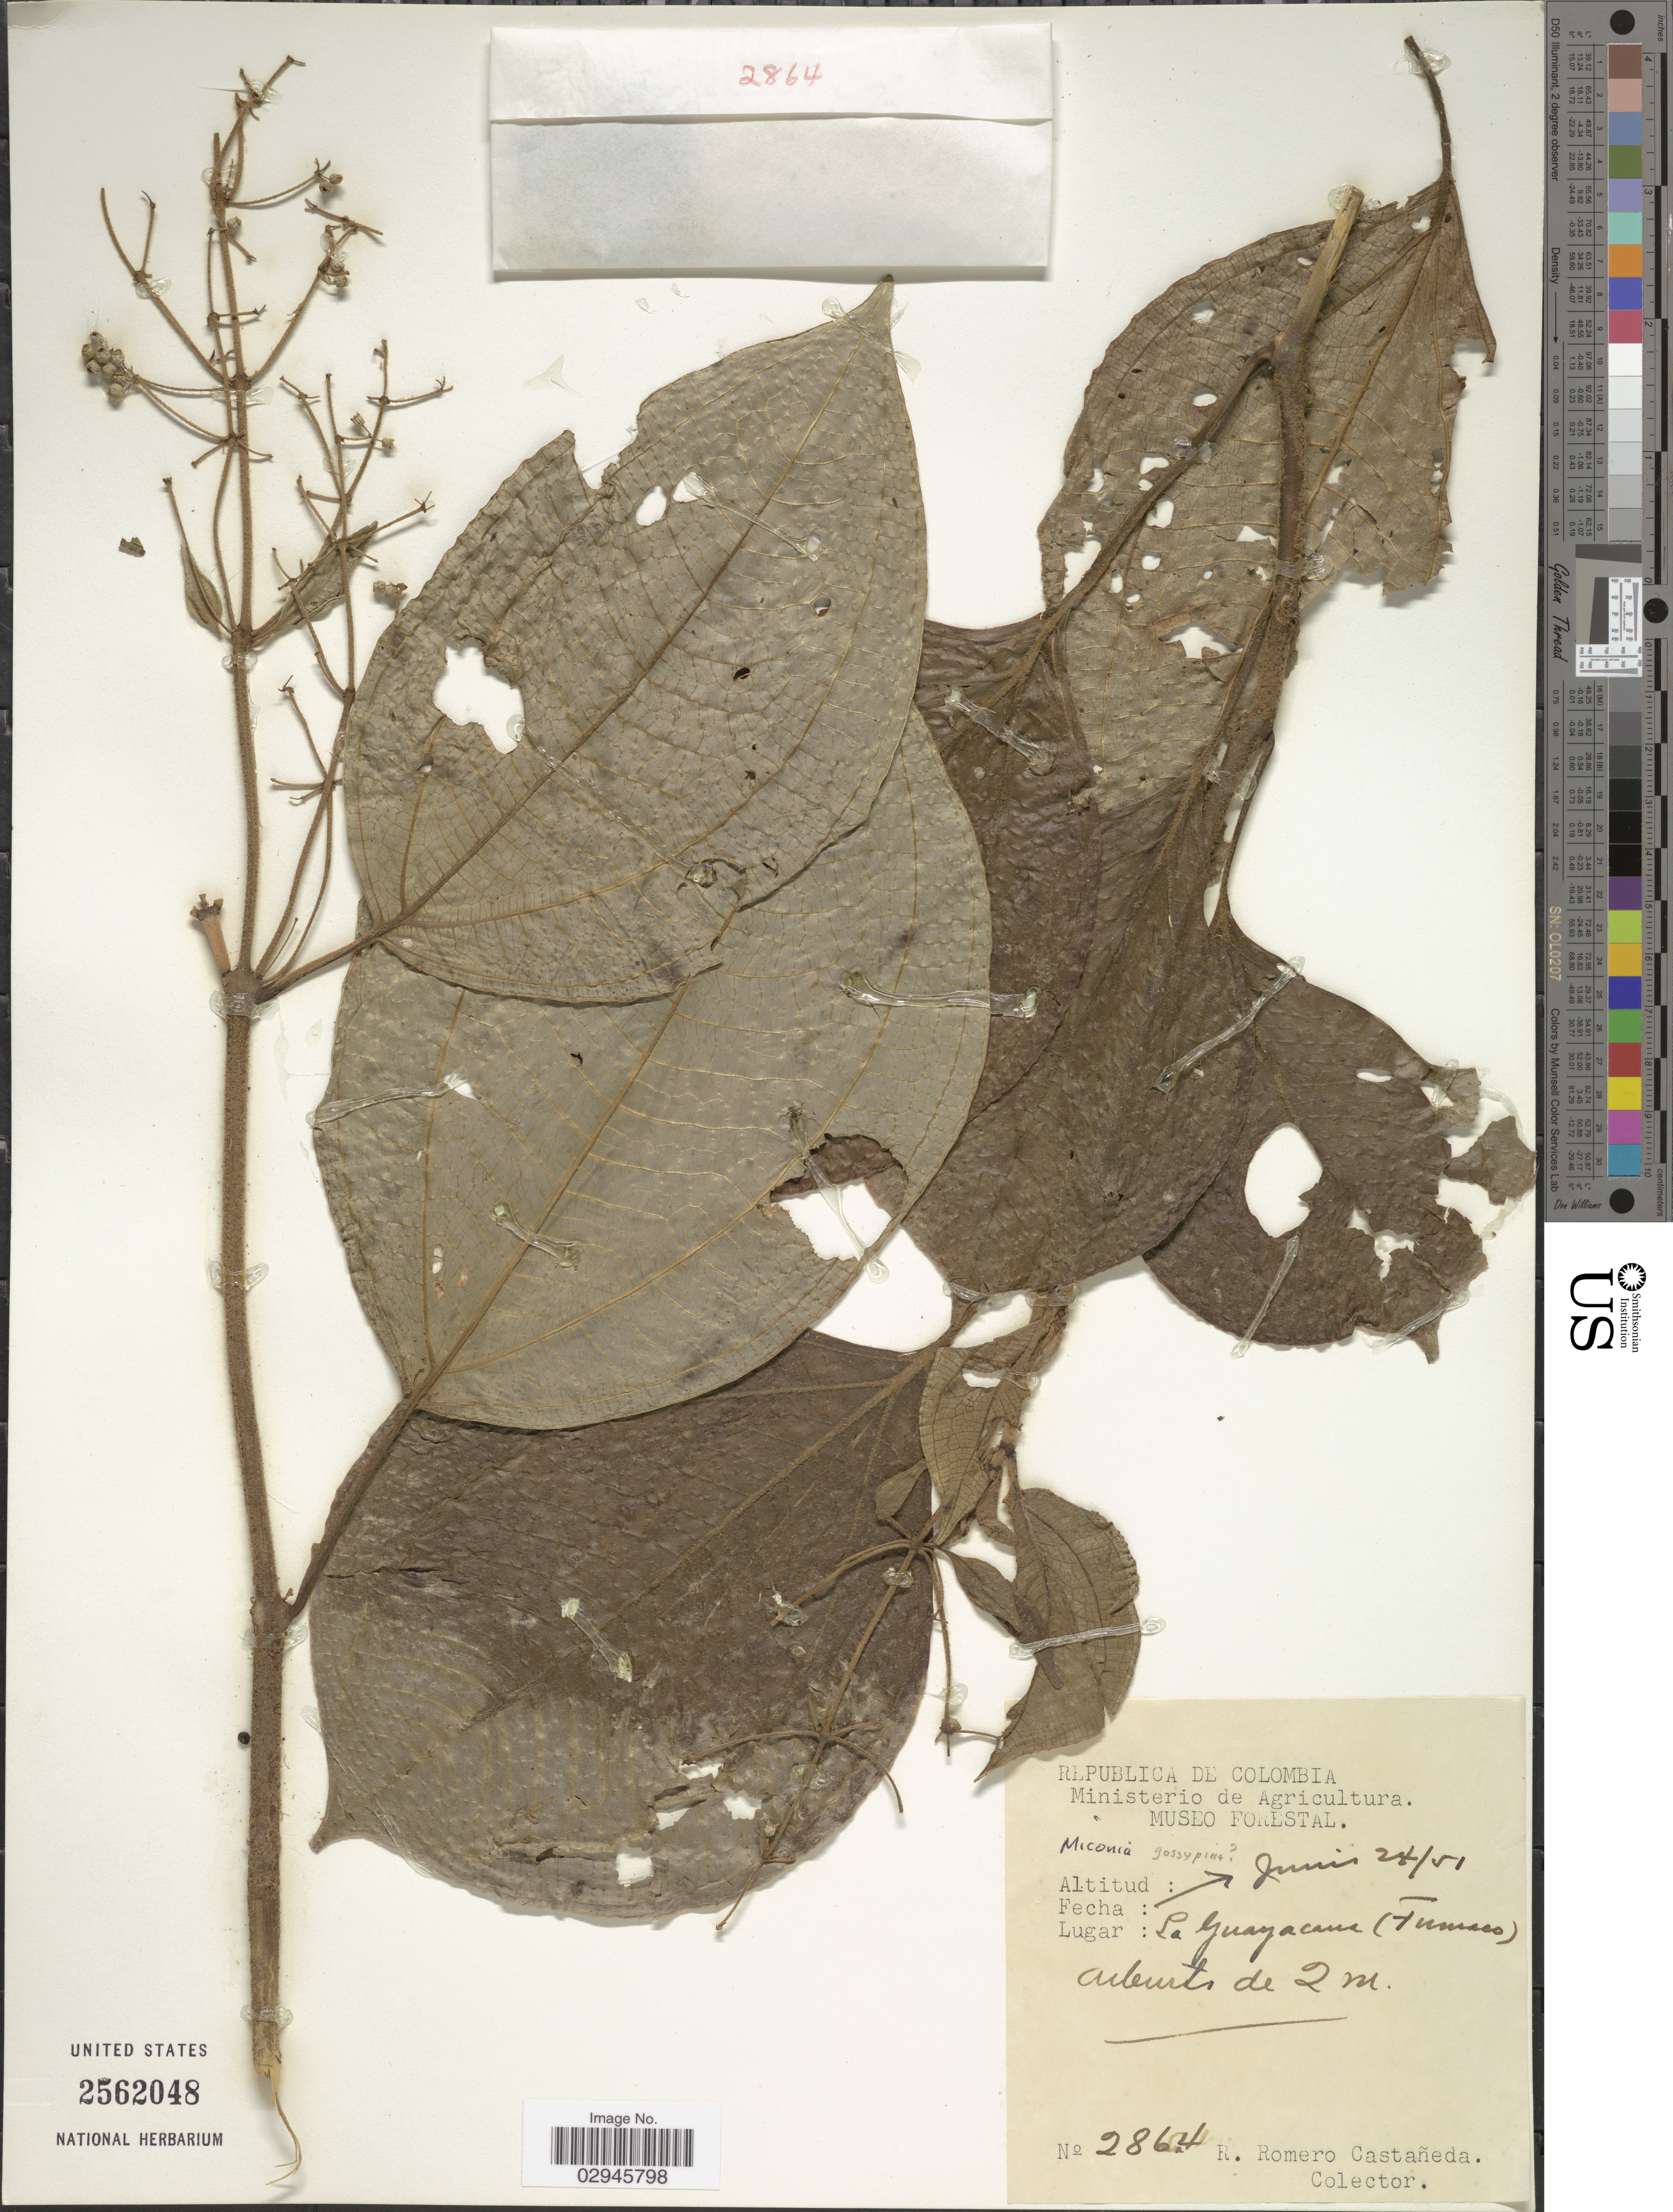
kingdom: Plantae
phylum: Tracheophyta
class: Magnoliopsida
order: Myrtales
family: Melastomataceae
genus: Miconia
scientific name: Miconia sp.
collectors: R. Romero Castañeda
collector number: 2864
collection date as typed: Transcribed d/m/y: 24/6/51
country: Colombia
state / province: Nariño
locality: La Guayacma, Tumaco.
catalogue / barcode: US 2562048